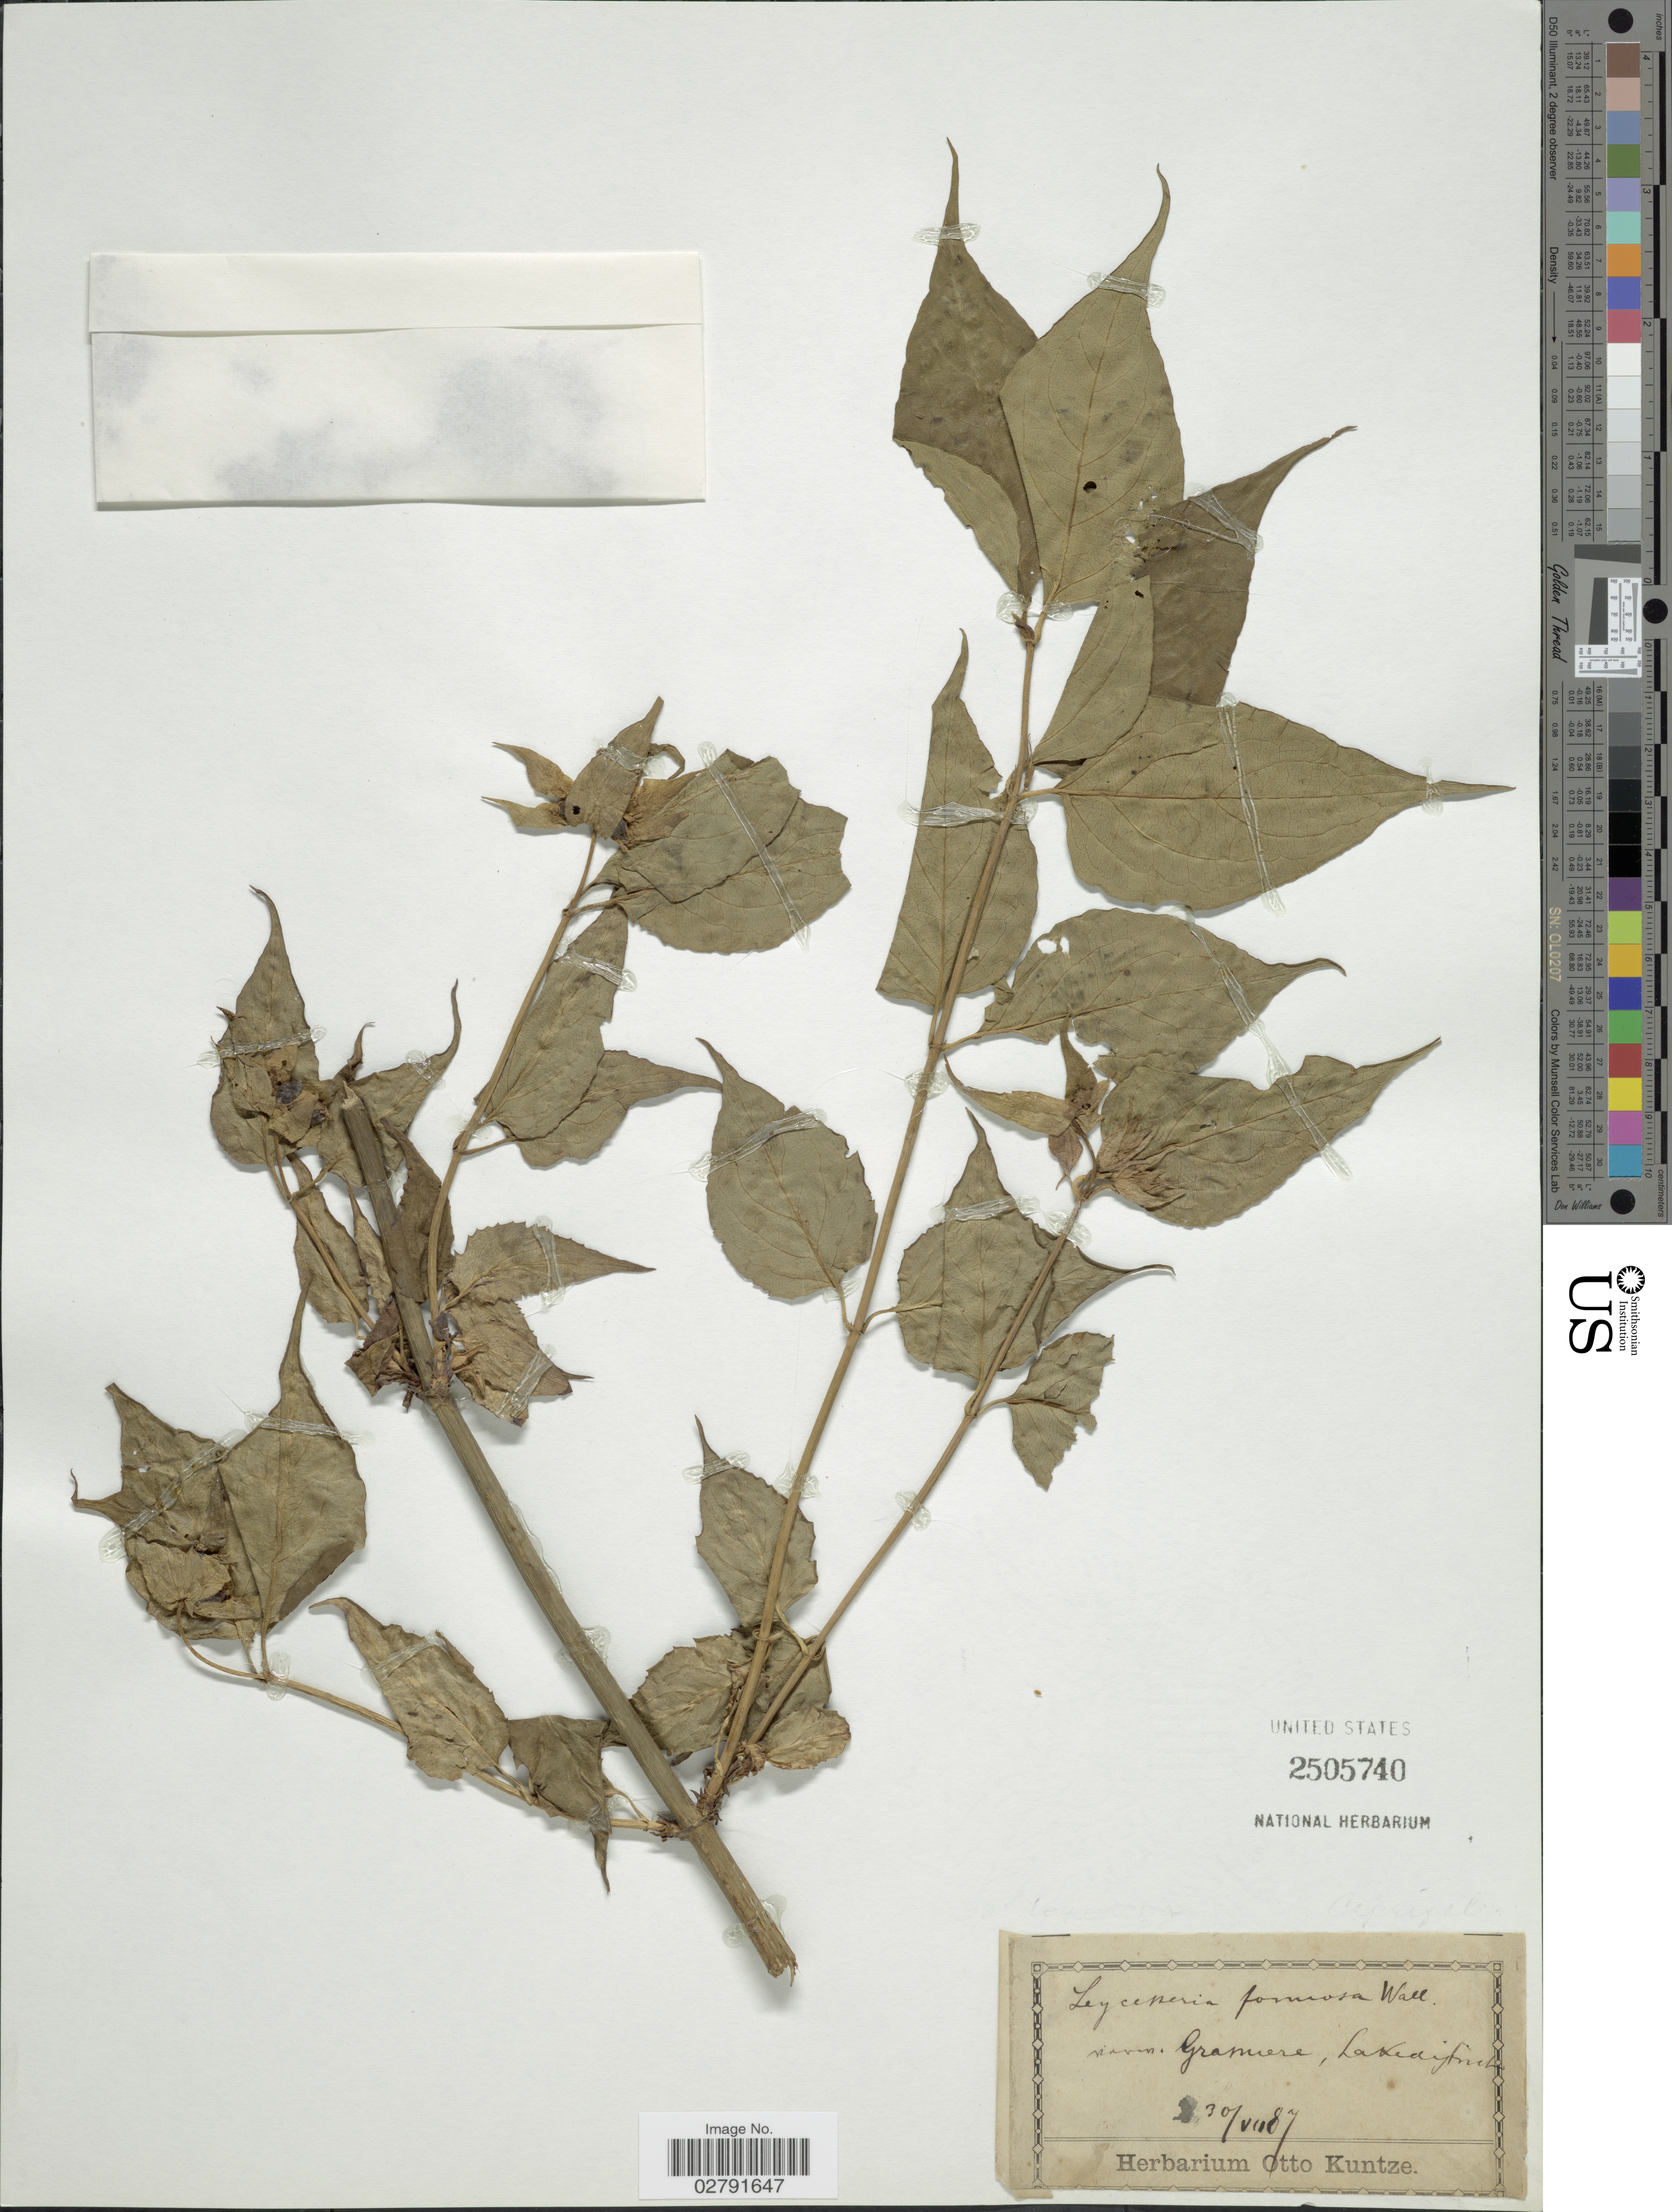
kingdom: Plantae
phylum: Tracheophyta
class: Magnoliopsida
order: Dipsacales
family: Caprifoliaceae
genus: Leycesteria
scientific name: Leycesteria formosa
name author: Wall.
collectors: ex herb. Otto Kuntze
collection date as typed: Transcribed d/m/y: 30/8/87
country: United Kingdom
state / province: England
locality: Rivers, Gramere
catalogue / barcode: US 2505740